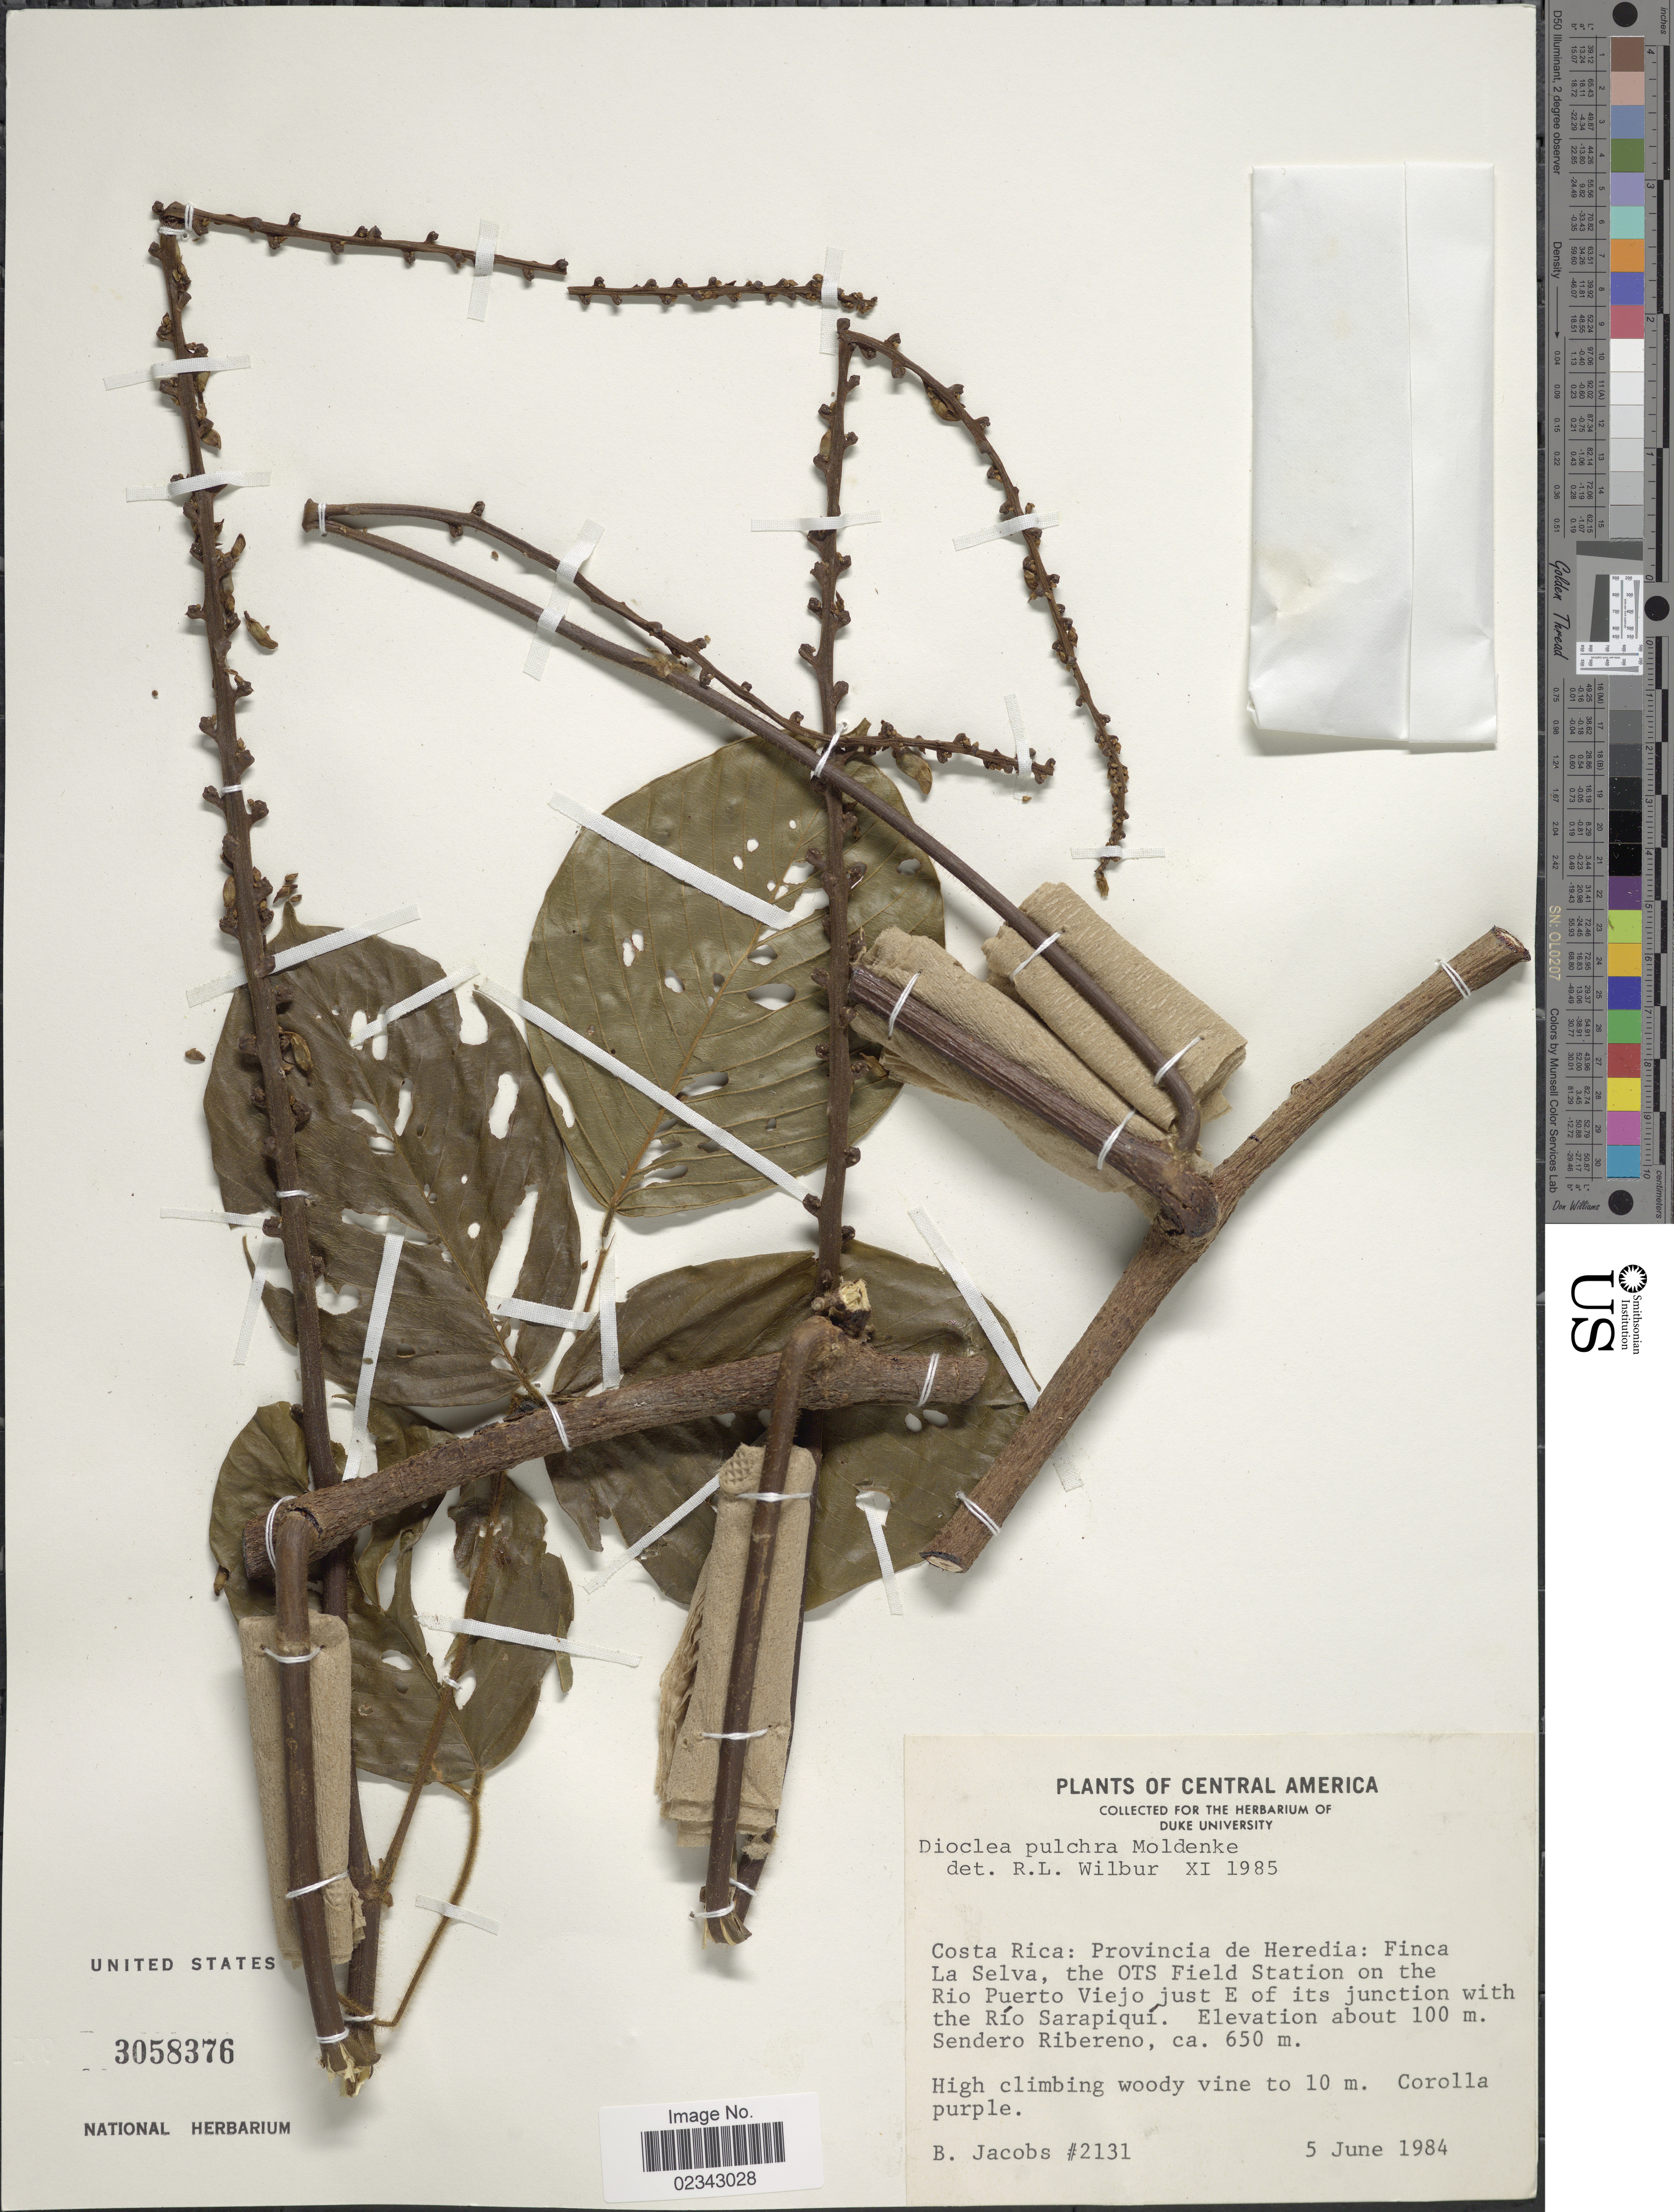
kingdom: Plantae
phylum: Tracheophyta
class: Magnoliopsida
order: Fabales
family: Fabaceae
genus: Macropsychanthus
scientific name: Macropsychanthus pulcher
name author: (Moldenke) L.P. Queiroz & Snak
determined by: Strong, Mark T., (BOT), Smithsonian Institution - National Museum of Natural History (UNITED STATES)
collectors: B. Jacobs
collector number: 2131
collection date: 1984-06-05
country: Costa Rica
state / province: Heredia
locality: Finca La Selva, the OTS Field Station on the Rio Puerto Viejo, just E of its junction with the Río Sarapiquí. Sendero Ribereno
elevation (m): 100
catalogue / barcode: US 3058376